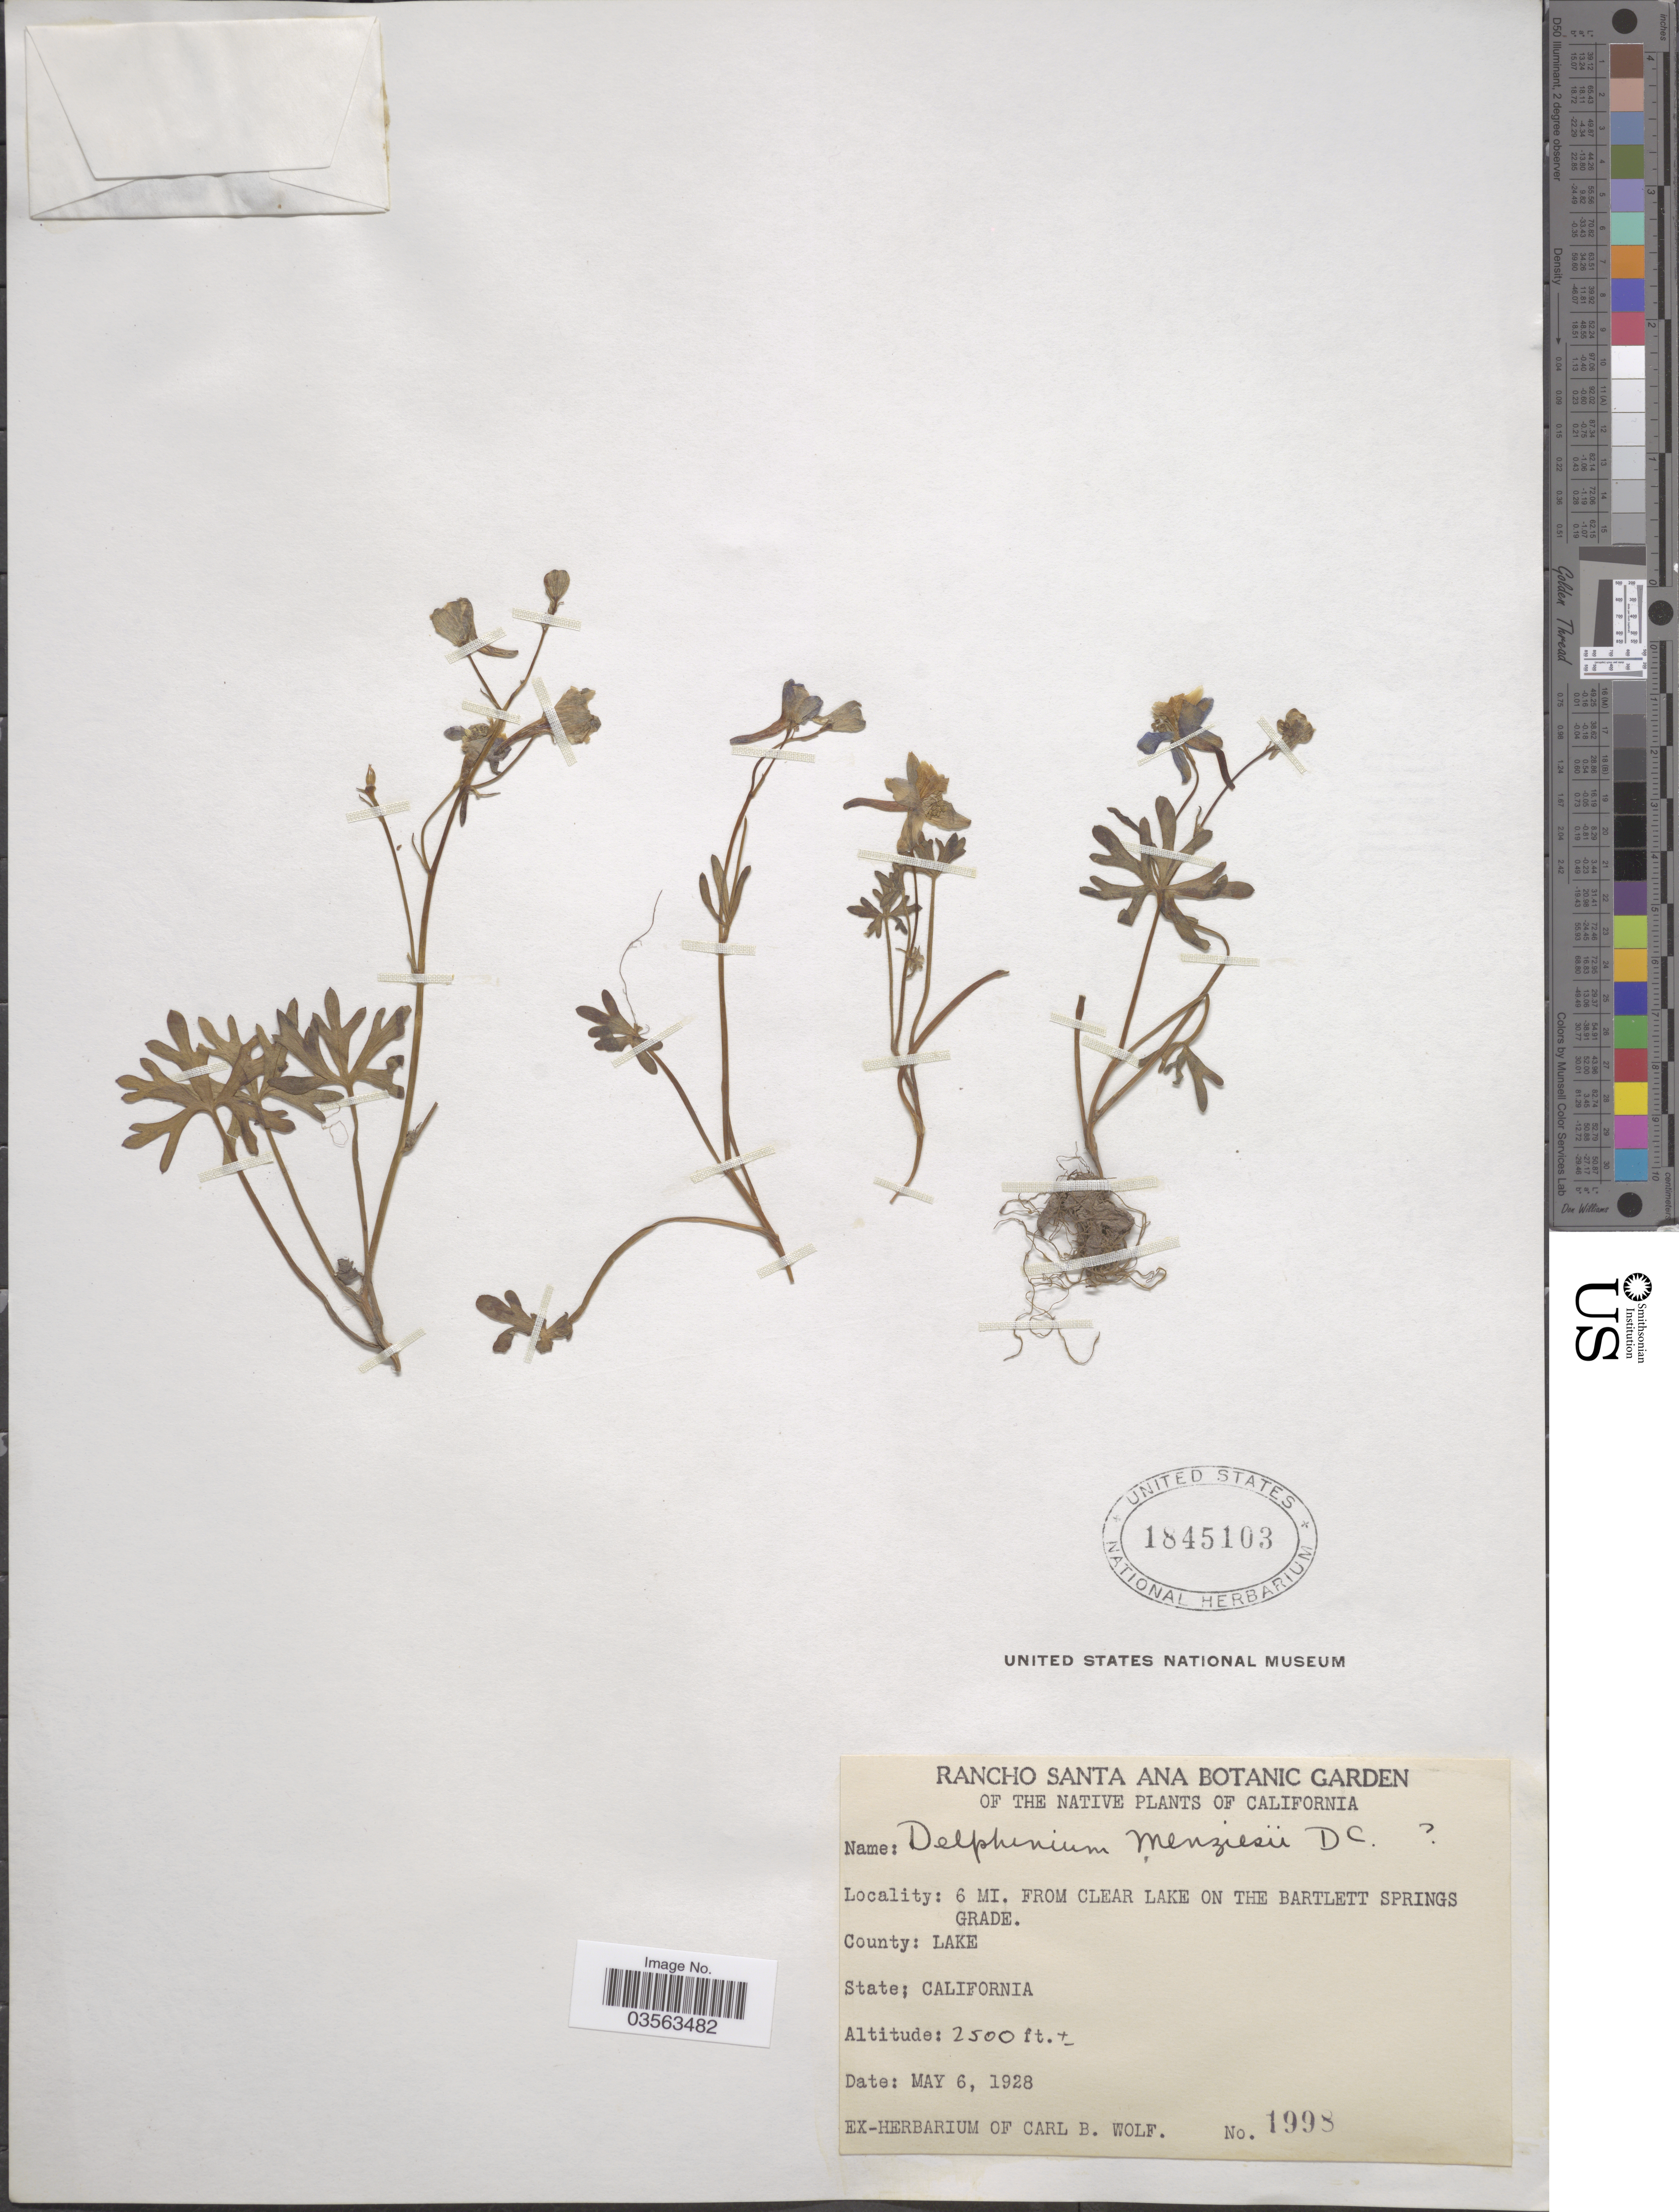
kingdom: Plantae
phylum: Tracheophyta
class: Magnoliopsida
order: Ranunculales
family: Ranunculaceae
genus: Delphinium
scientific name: Delphinium menziesii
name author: DC.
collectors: ex herb. Carl B. Wolf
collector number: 1998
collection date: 1928-05-06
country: United States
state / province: California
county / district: Lake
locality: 6 mi. from Clear Lake on the Bartlett Springs Grade. County: Lake.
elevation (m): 762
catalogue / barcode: US 1845103